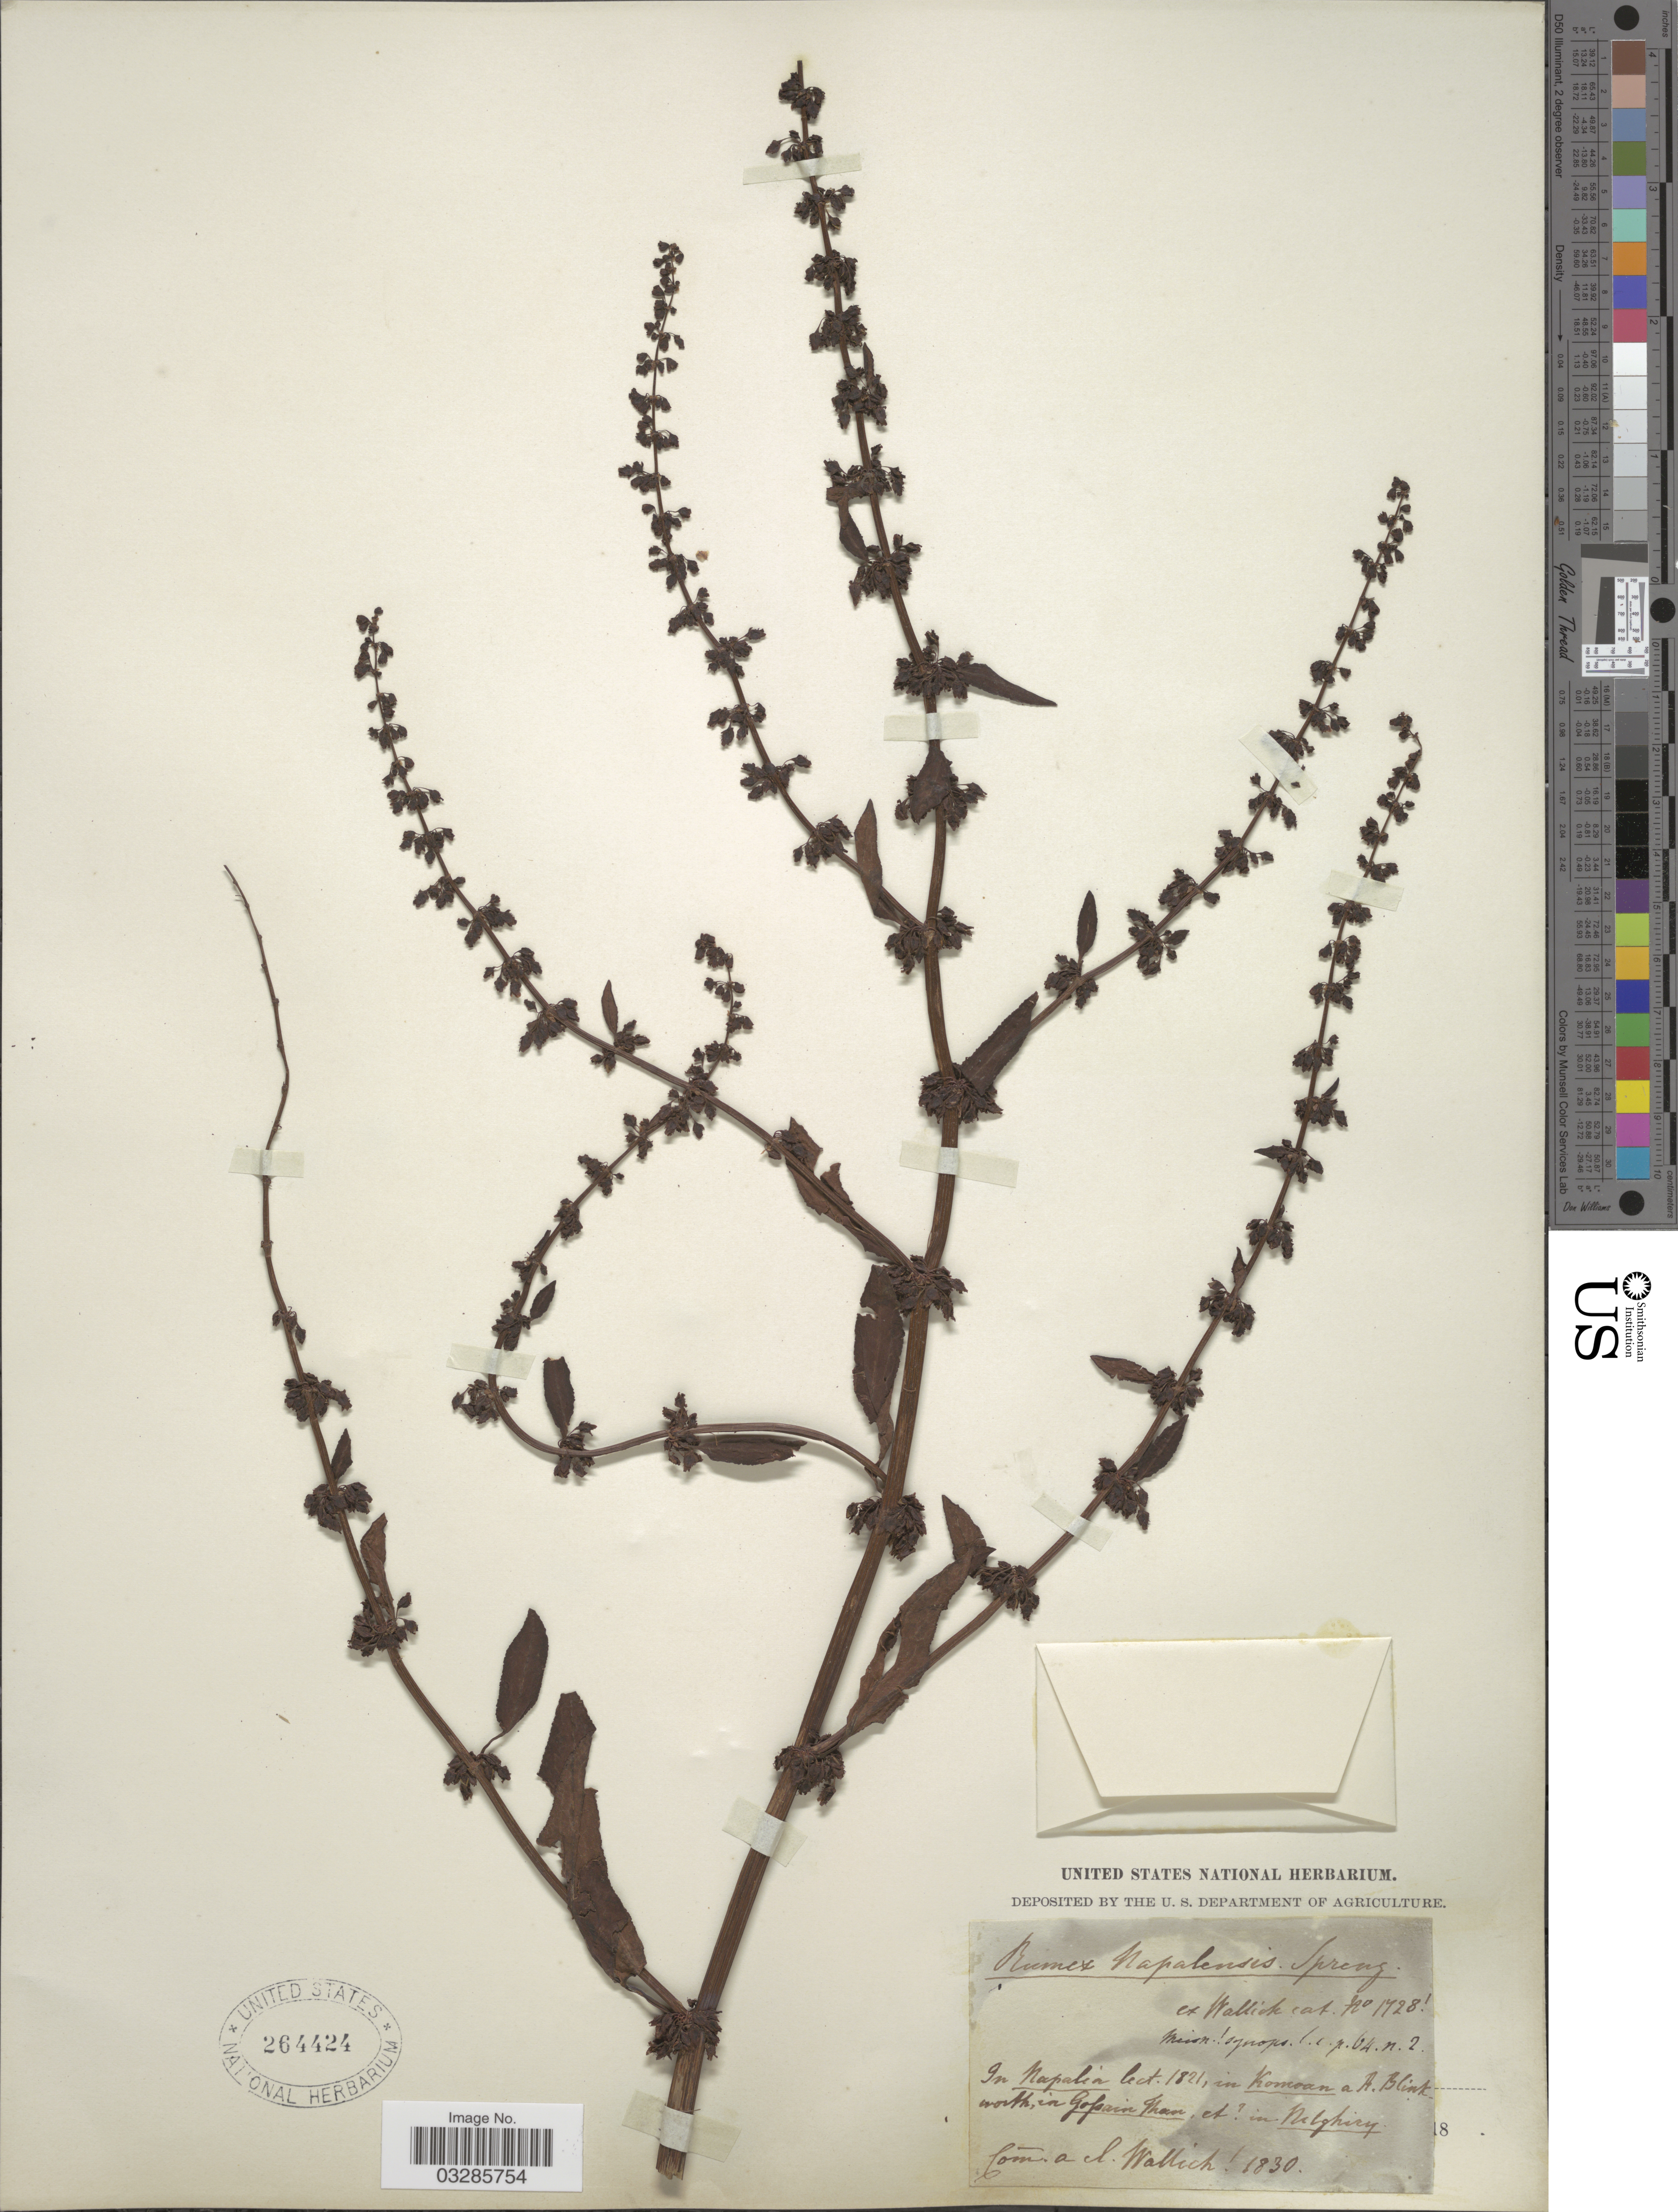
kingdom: Plantae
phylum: Tracheophyta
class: Magnoliopsida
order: Caryophyllales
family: Polygonaceae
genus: Rumex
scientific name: Rumex napalensis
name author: Meisn.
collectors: ex herb. United States National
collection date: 1821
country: India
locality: In Napalia lect 1821, in Komoan a R. Blinkworth in Gopain Than [interpreted] et in Nelghiry.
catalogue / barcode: US 264424